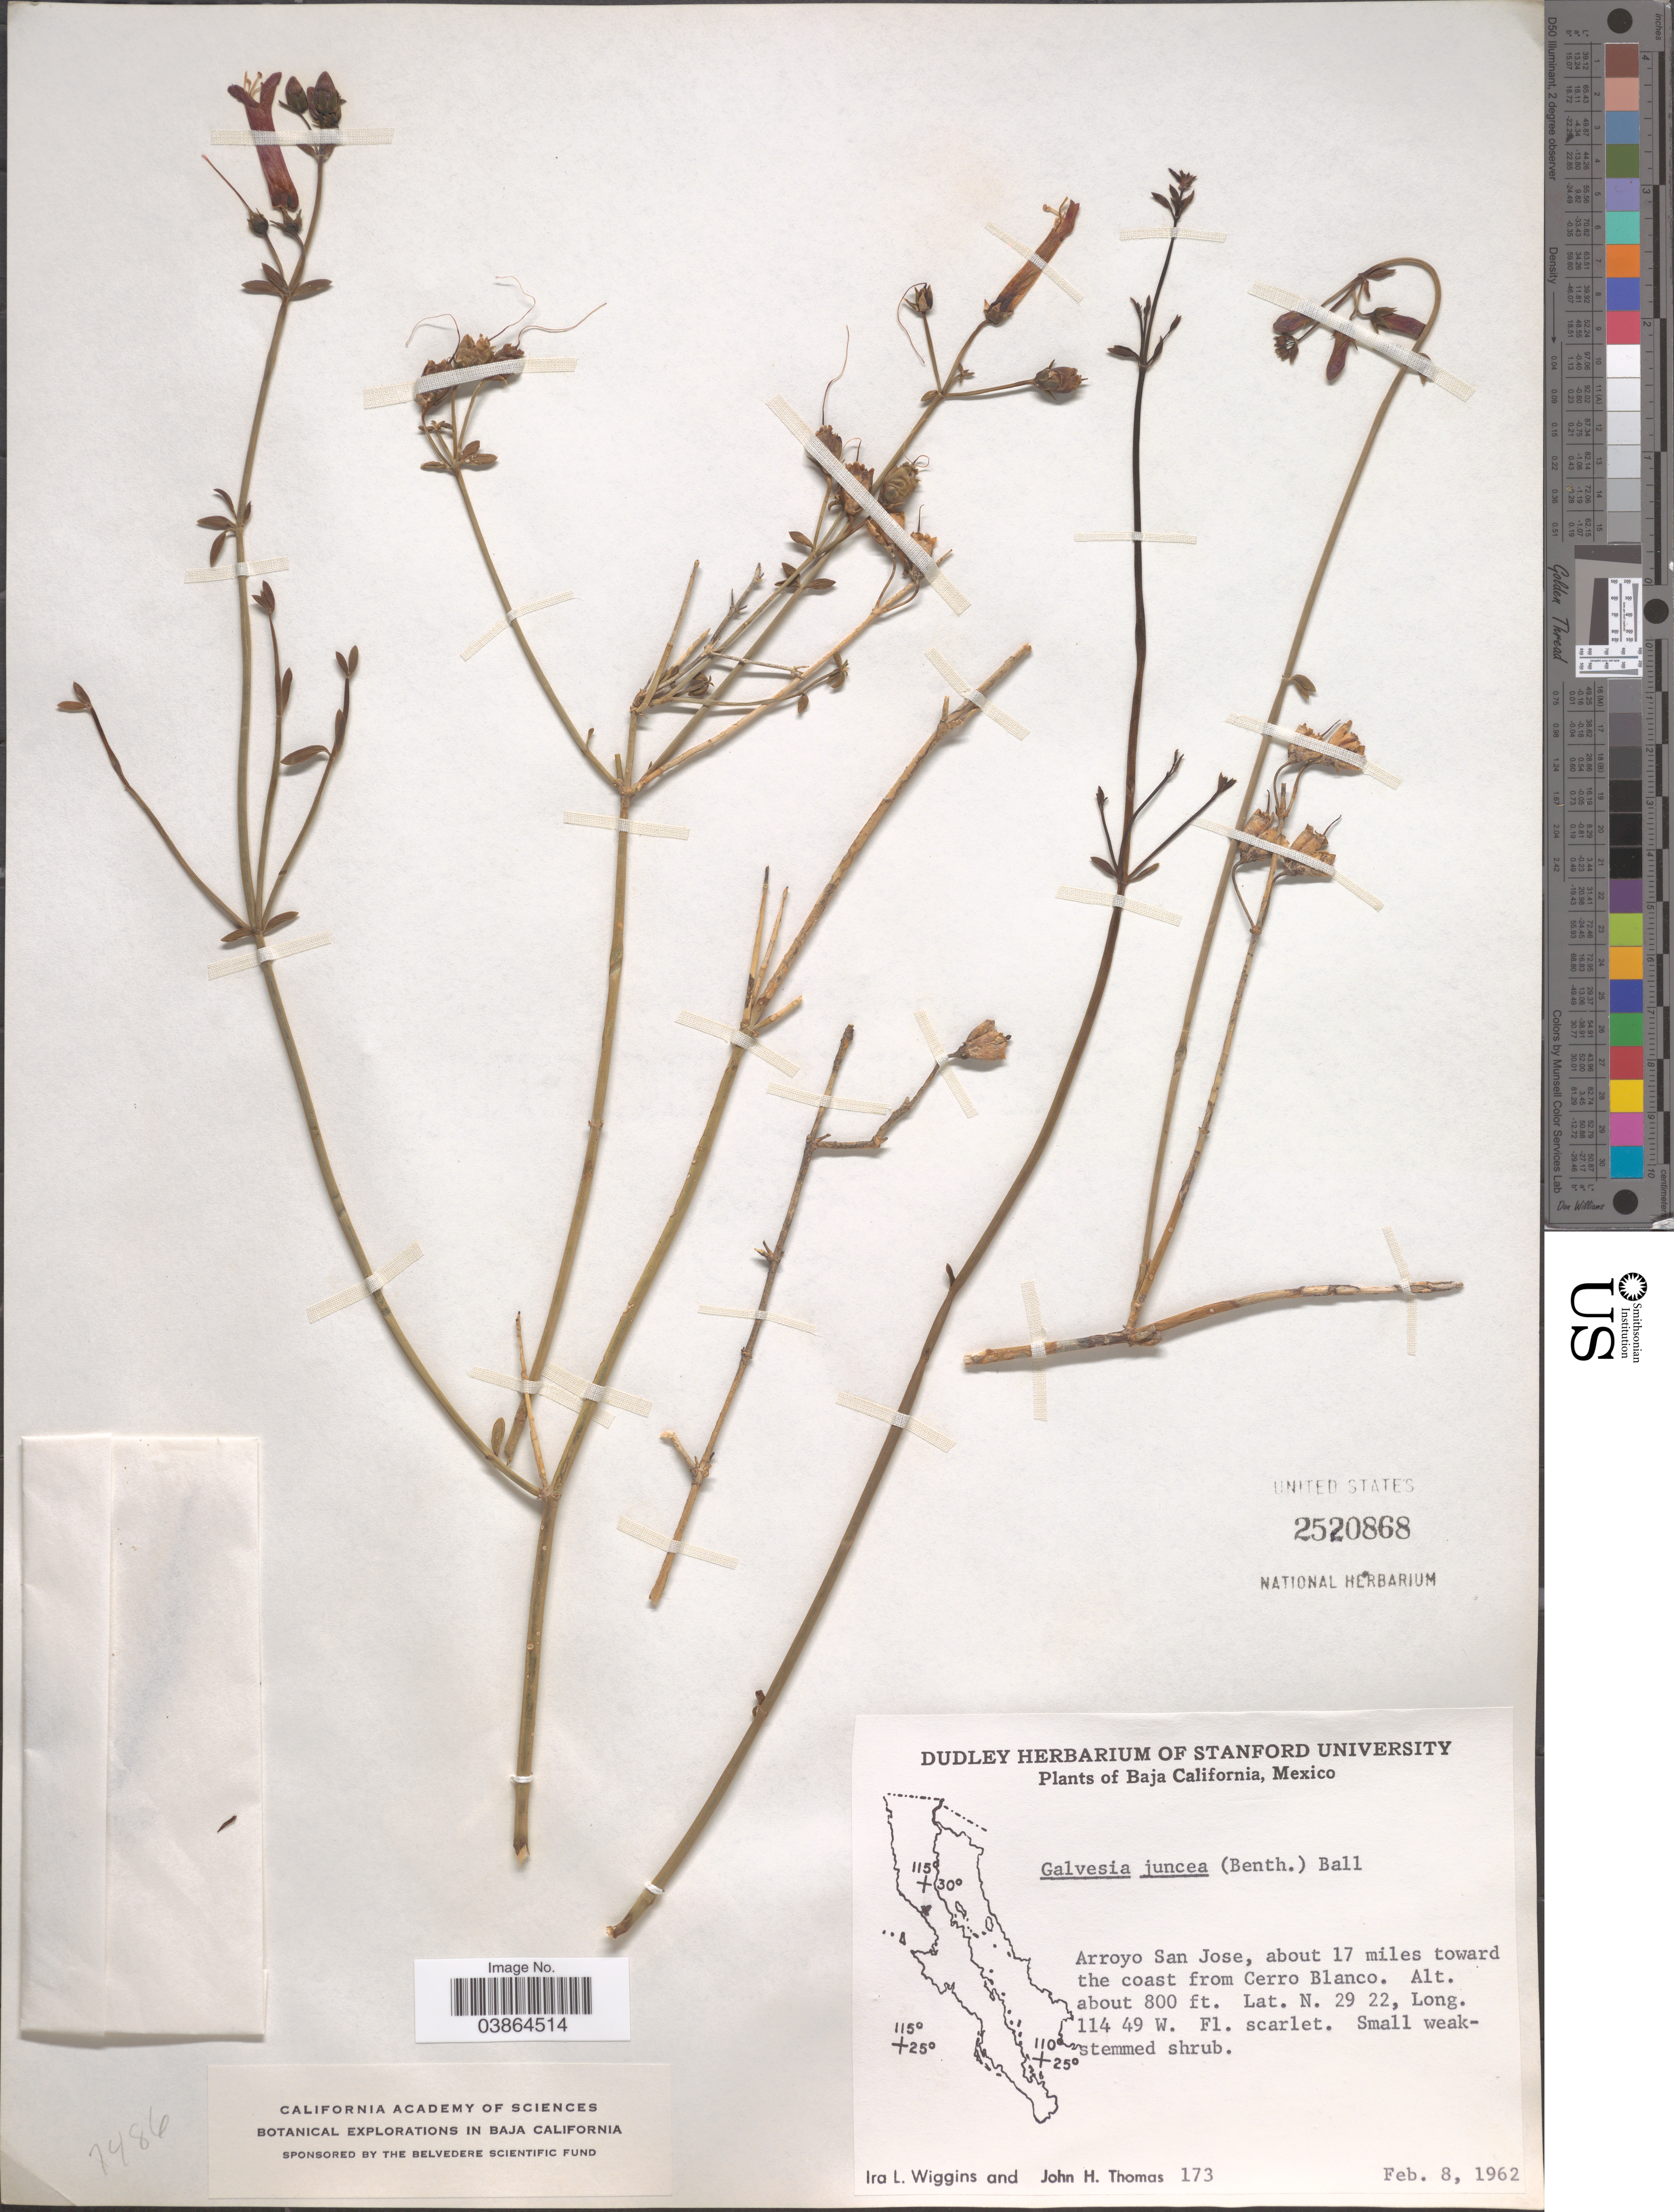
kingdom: Plantae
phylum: Tracheophyta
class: Magnoliopsida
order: Lamiales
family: Plantaginaceae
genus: Gambelia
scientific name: Gambelia juncea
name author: (Benth.) D.A. Sutton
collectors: I. L. Wiggins & J. H. Thomas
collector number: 173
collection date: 1962-02-08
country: Mexico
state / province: Baja California Sur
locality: Arroyo San Jose, about 17 miles toward the coast from Cerro Blanco.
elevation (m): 244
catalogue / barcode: US 2520868